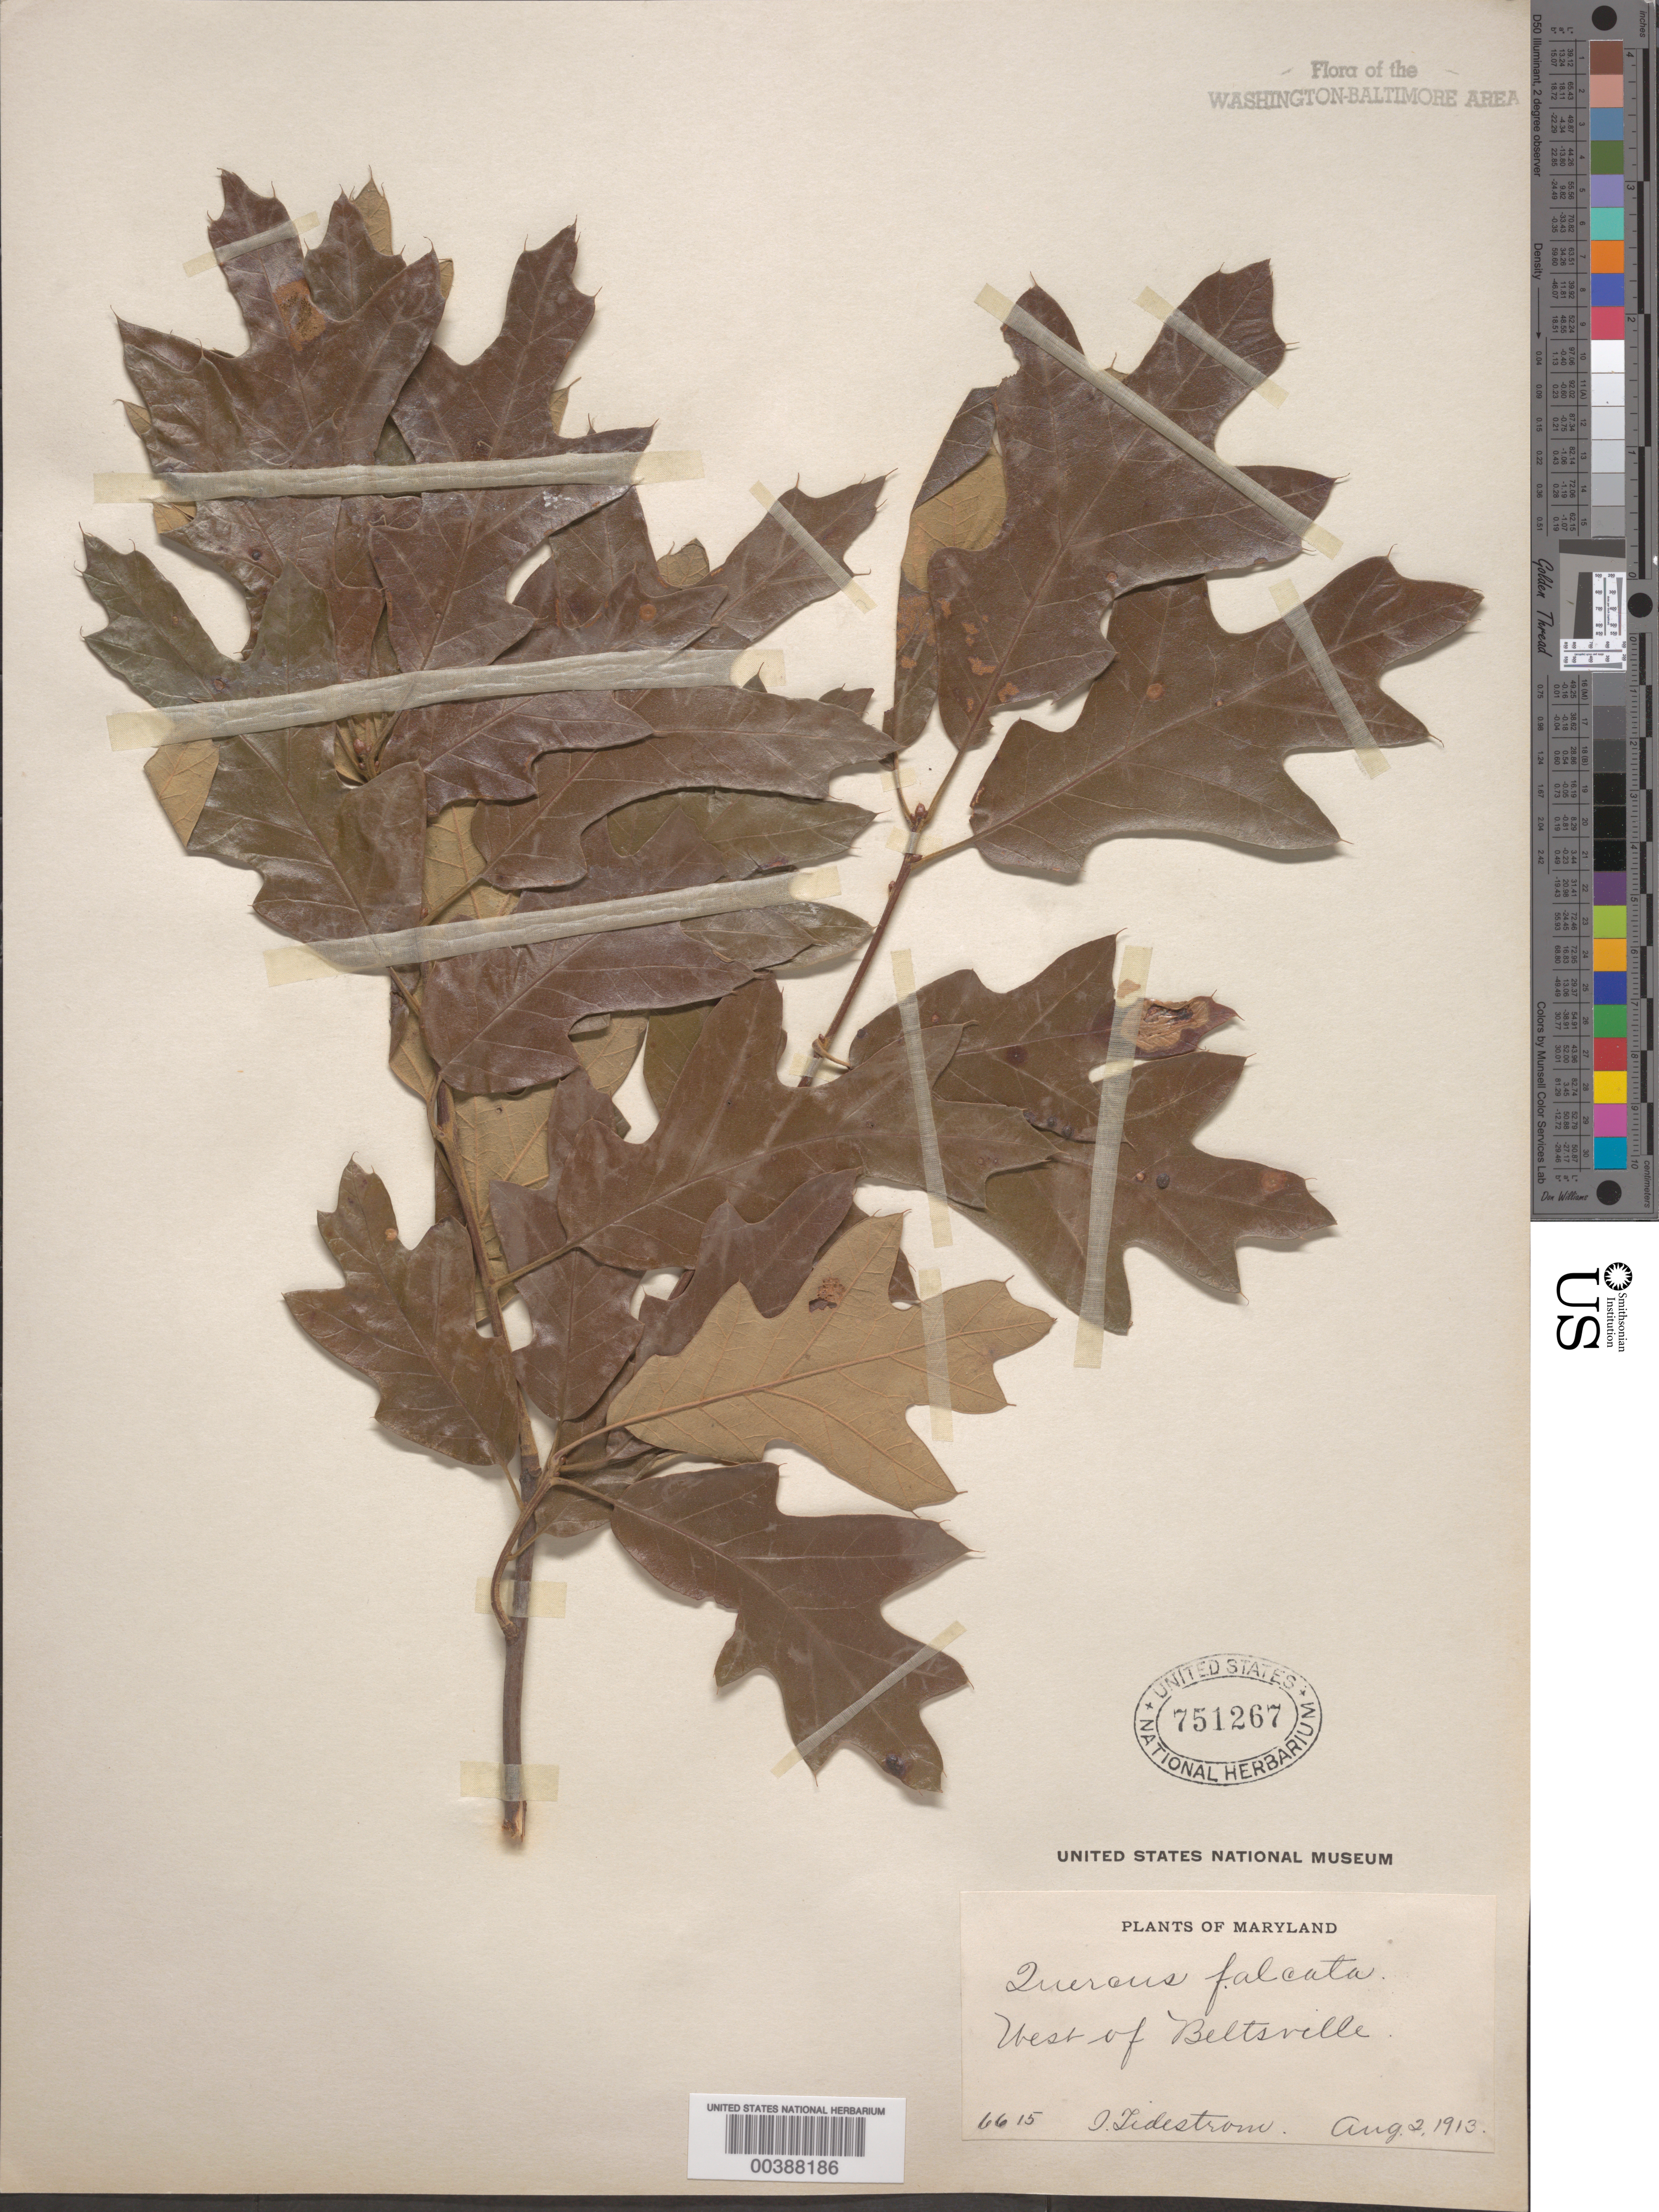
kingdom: Plantae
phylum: Tracheophyta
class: Magnoliopsida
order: Fagales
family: Fagaceae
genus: Quercus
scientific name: Quercus falcata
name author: Michx.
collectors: I. F. Tidestrom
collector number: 6615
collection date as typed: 02 Aug 1913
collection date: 1913-08-02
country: United States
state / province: Maryland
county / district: Prince George's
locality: West of Beltsville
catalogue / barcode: US 751267